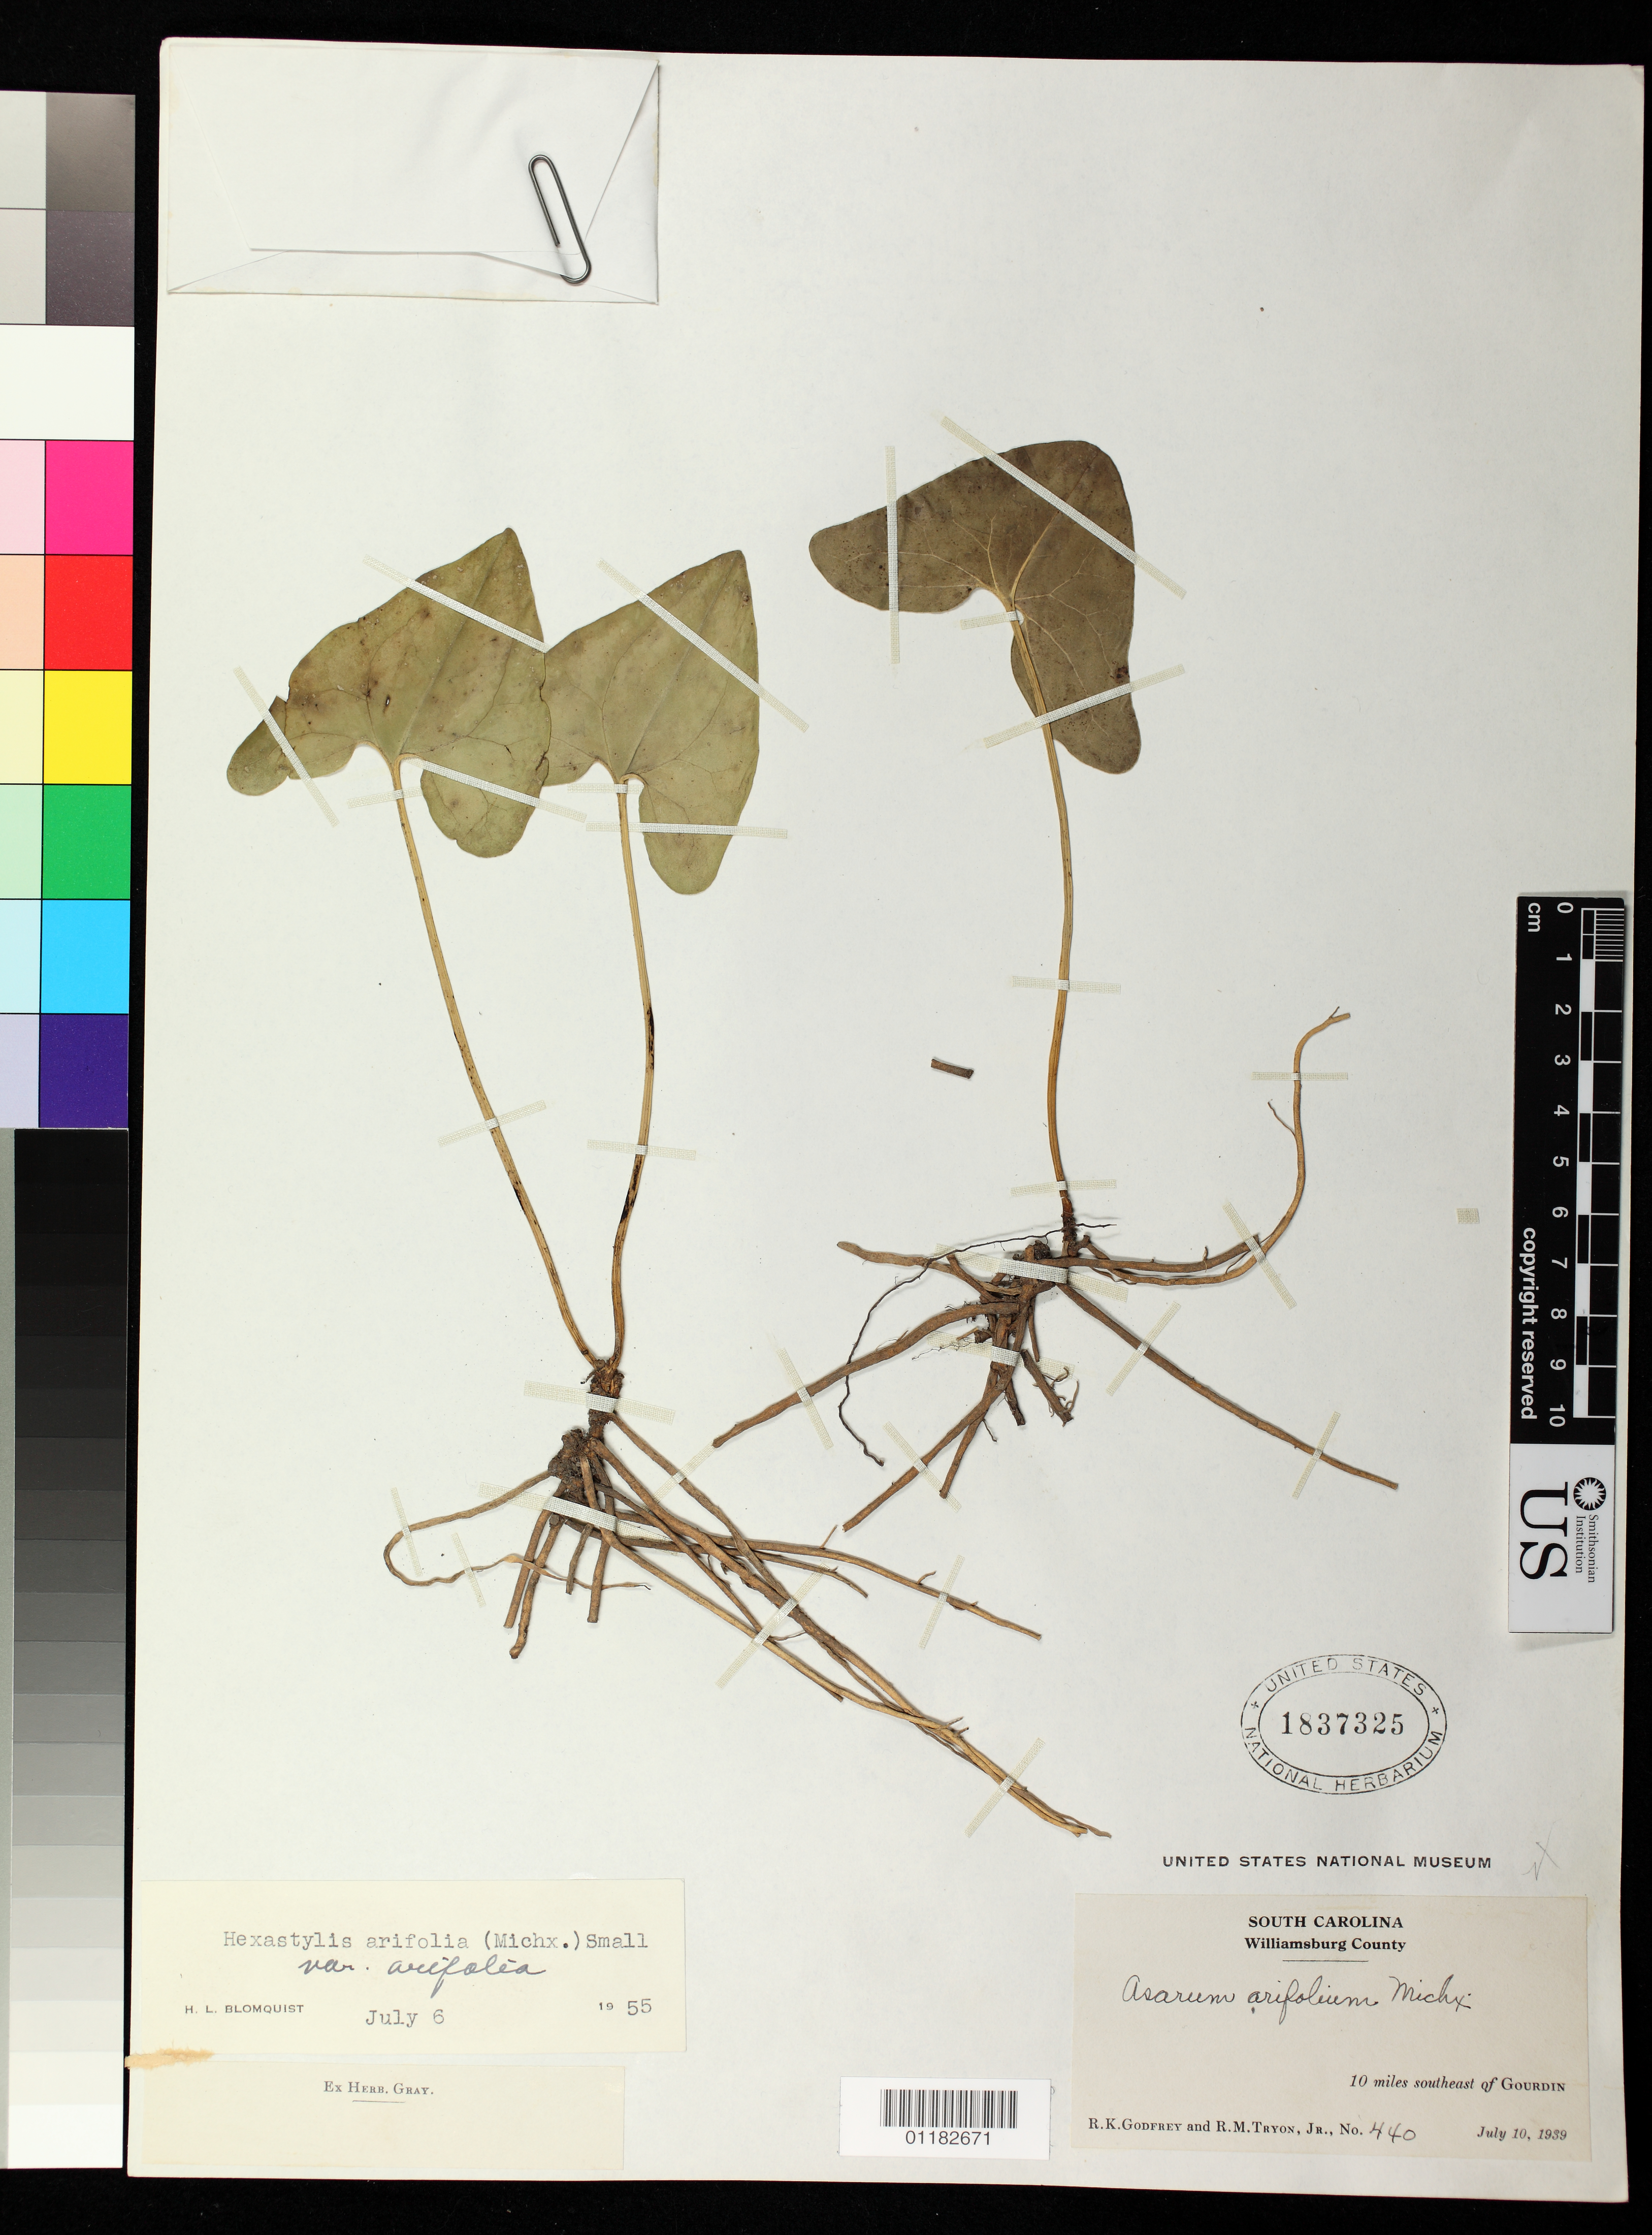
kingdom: Plantae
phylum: Tracheophyta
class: Magnoliopsida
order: Piperales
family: Aristolochiaceae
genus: Hexastylis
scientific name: Hexastylis arifolia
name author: (Michx.) Small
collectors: R. K. Godfrey & R. M. Tryon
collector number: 440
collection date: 1939-07-10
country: United States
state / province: South Carolina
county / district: Williamsburg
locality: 10 miles southeast of Gourdin, Williamsburg County.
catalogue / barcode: US 1837325